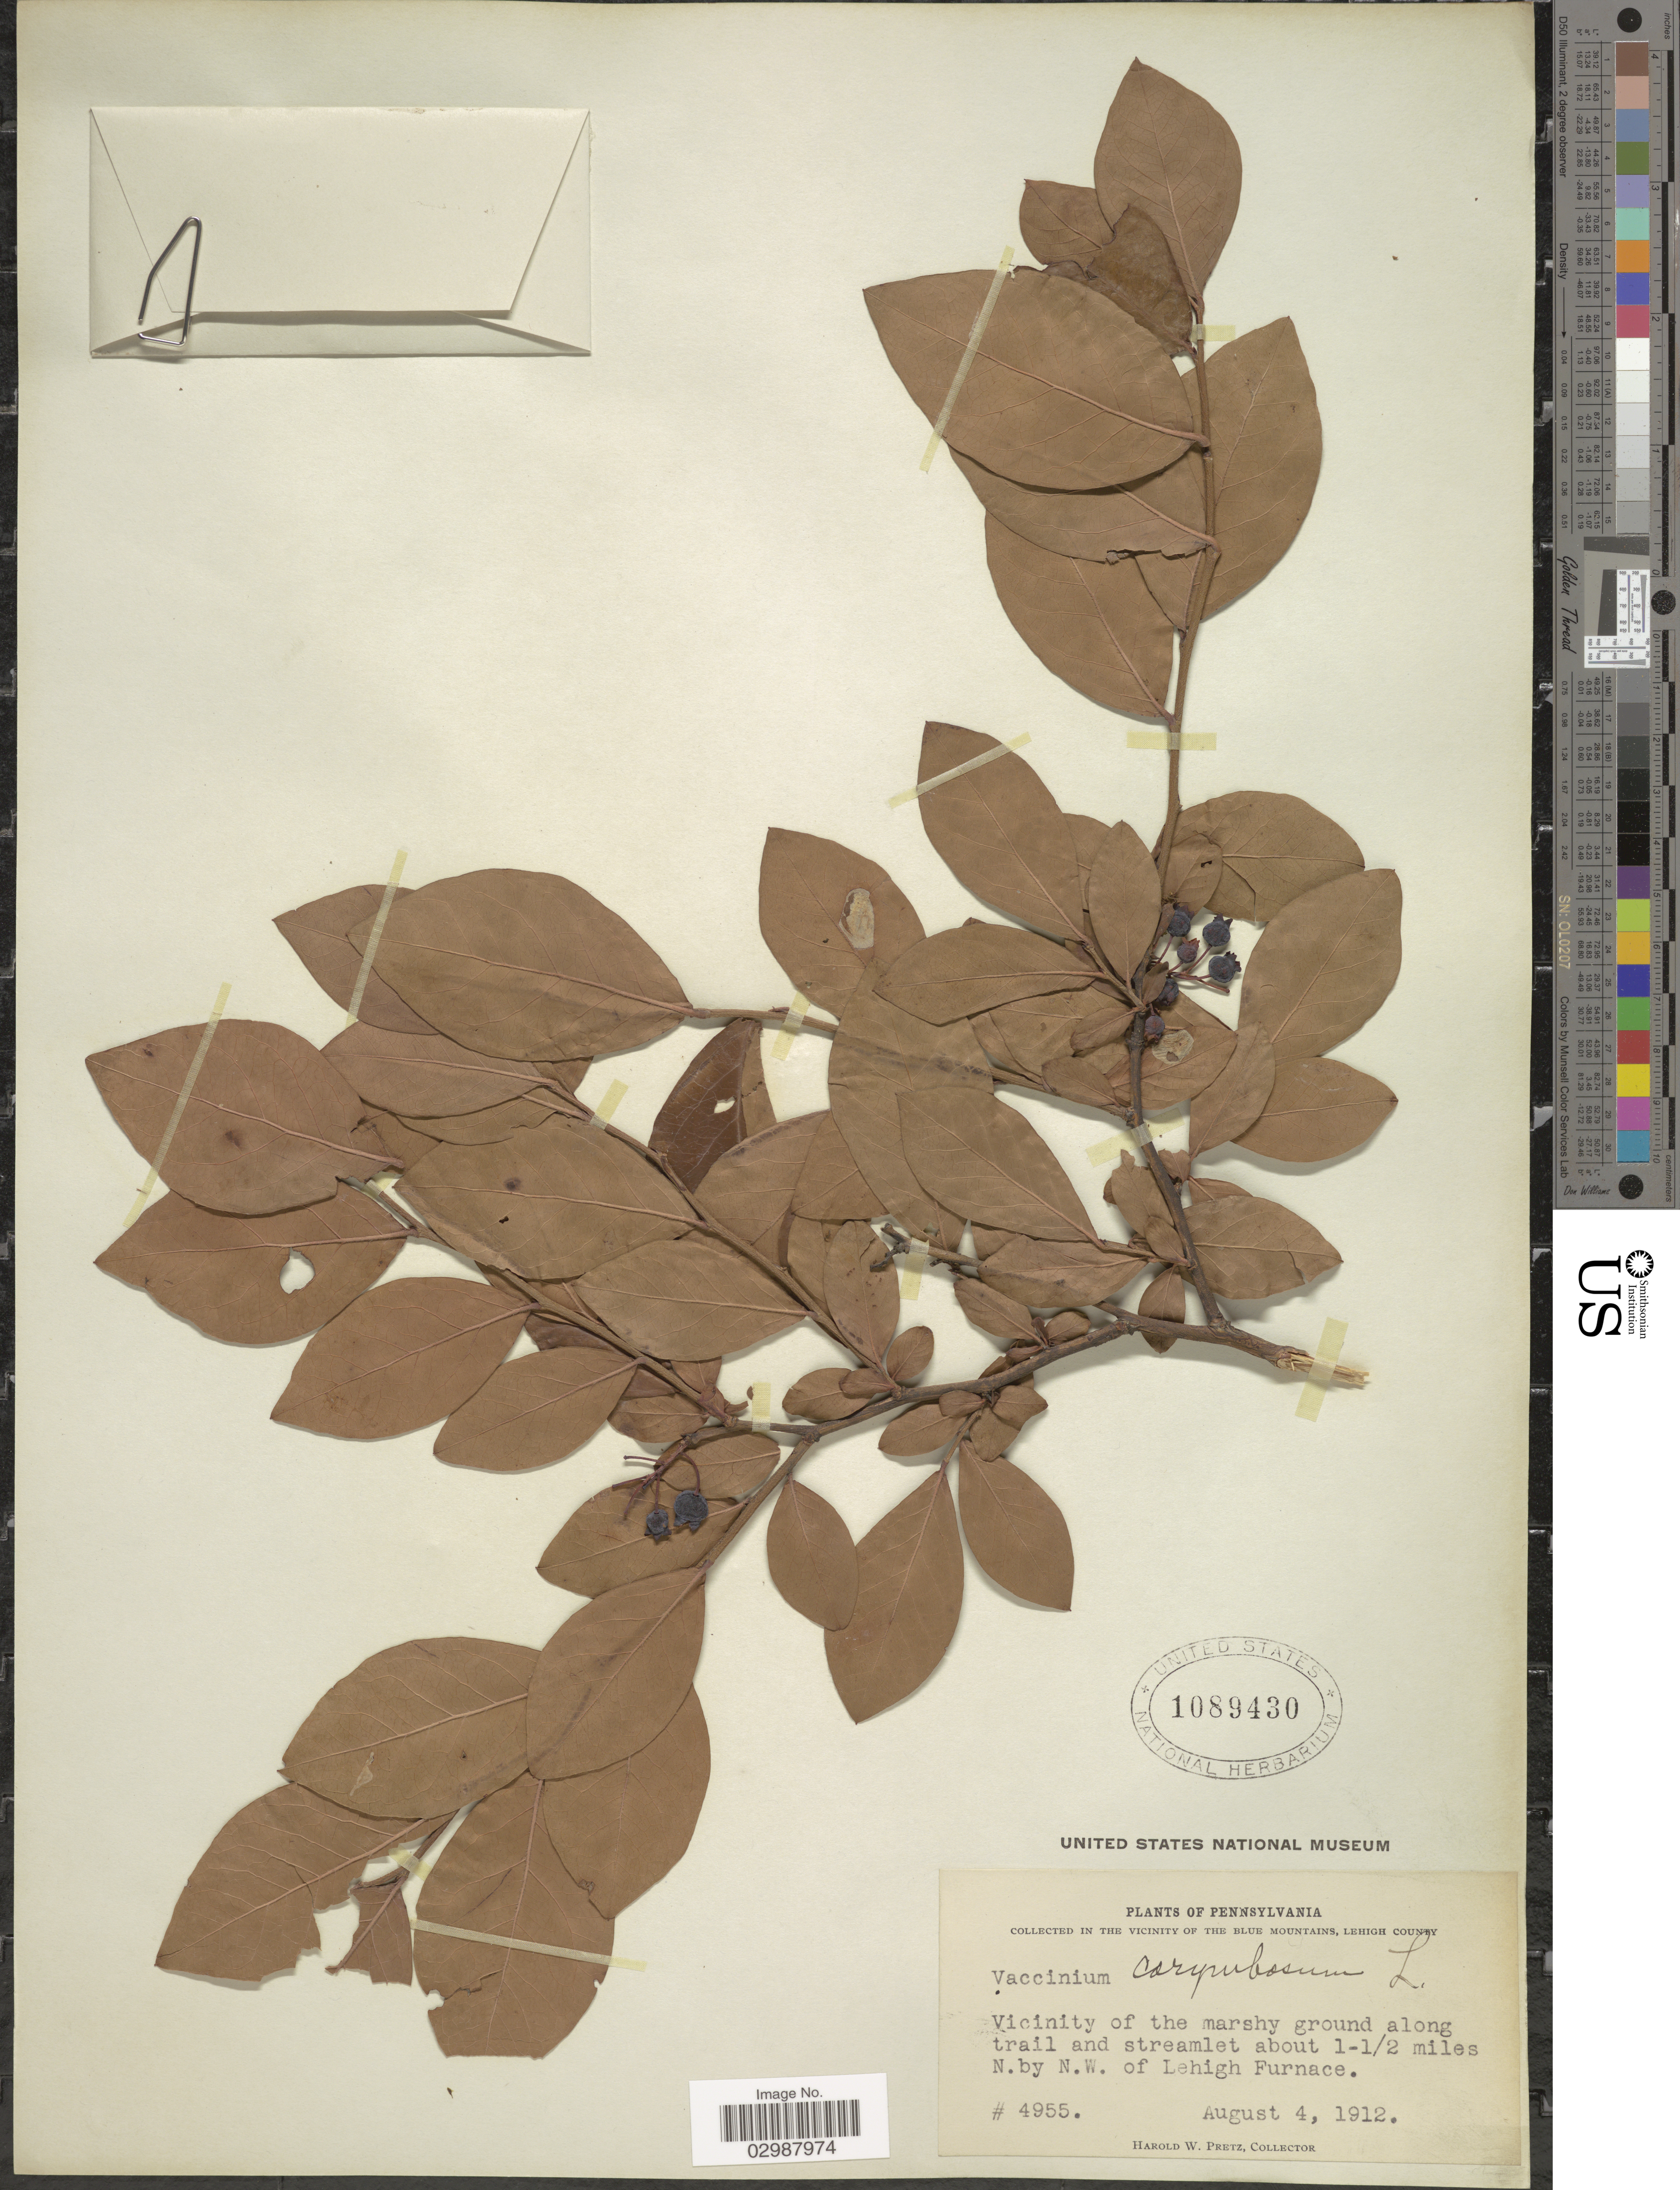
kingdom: Plantae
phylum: Tracheophyta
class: Magnoliopsida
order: Ericales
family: Ericaceae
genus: Vaccinium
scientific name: Vaccinium corymbosum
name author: L.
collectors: H. W. Pretz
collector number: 4955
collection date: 1912-08-04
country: United States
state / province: Pennsylvania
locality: In the Vicinity of the Blue Mountains, Lehigh County. Vicinity of the marshy ground along trail and streamlet about 1-1/2 miles N. by N.W. of Lehigh Furnace.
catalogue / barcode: US 1089430